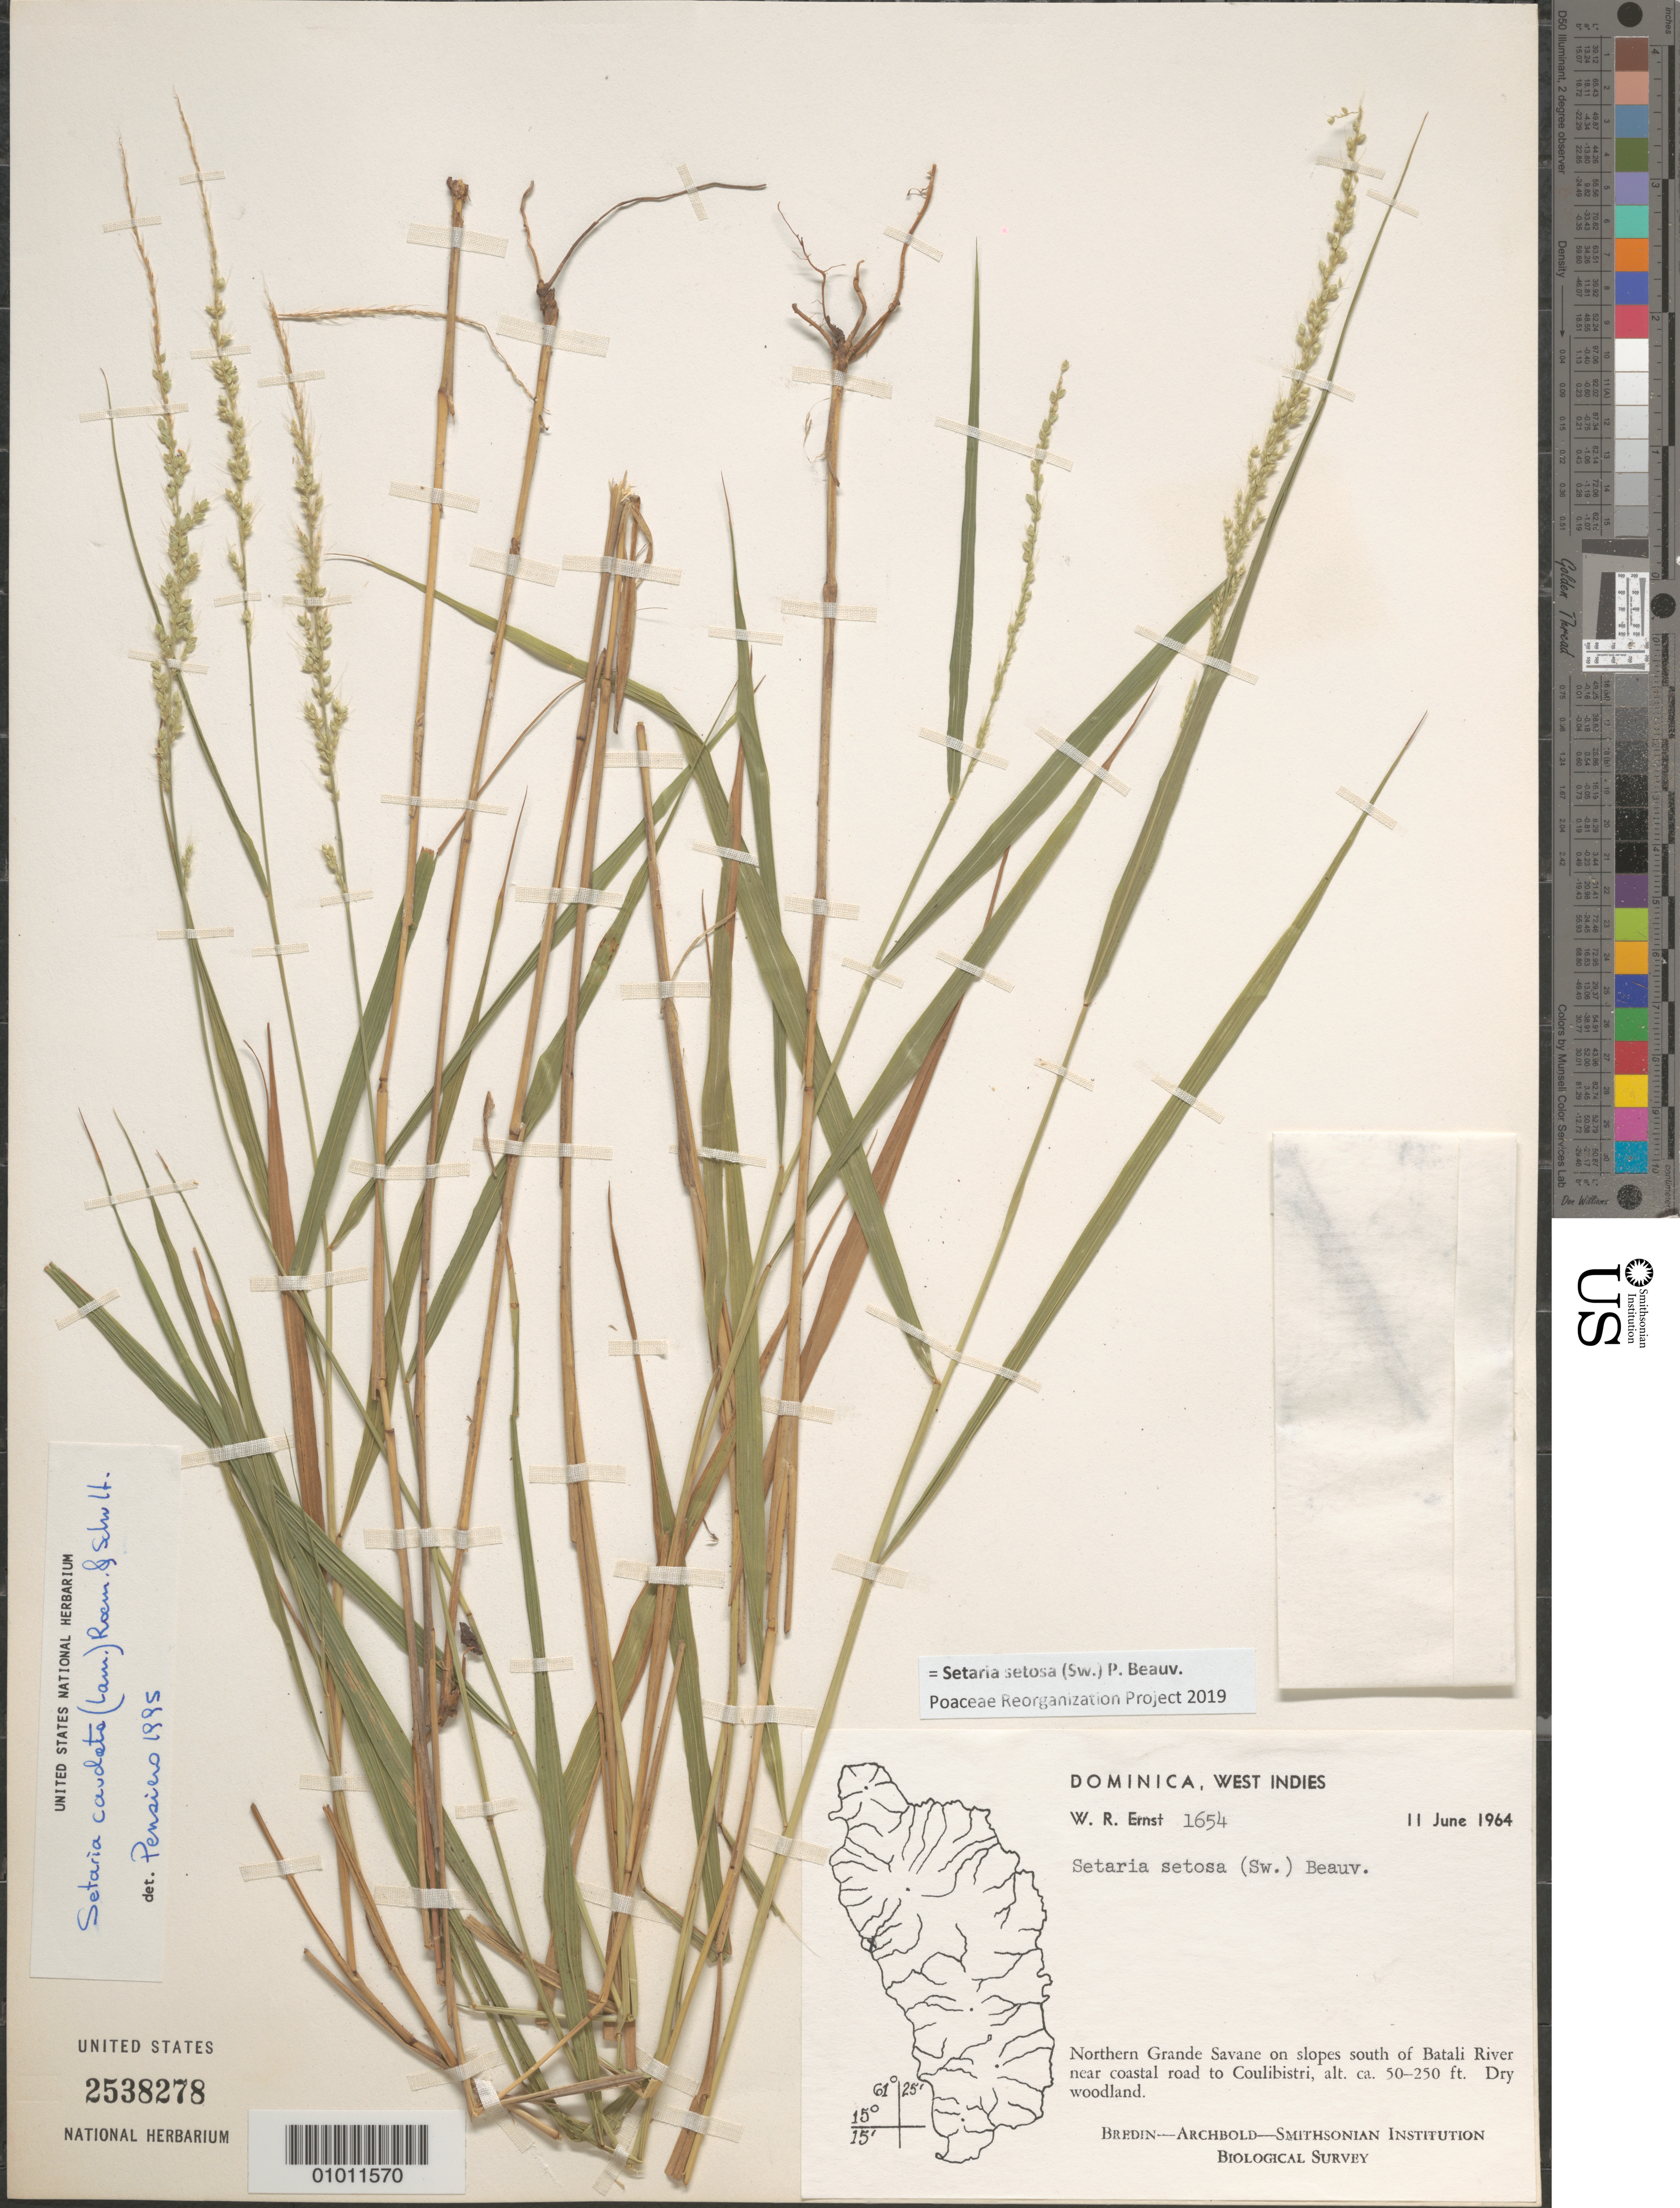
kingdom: Plantae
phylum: Tracheophyta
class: Liliopsida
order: Poales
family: Poaceae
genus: Setaria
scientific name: Setaria setosa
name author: (Sw.) P. Beauv.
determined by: Poaceae Reorganization Project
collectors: W. R. Ernst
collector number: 1654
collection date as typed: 11 Jun 1964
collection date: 1964-06-11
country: Dominica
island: Dominica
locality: Northern Grande Savane on slopes S of Batali River near coastal road to Coulibistri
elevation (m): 15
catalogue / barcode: US 2538278